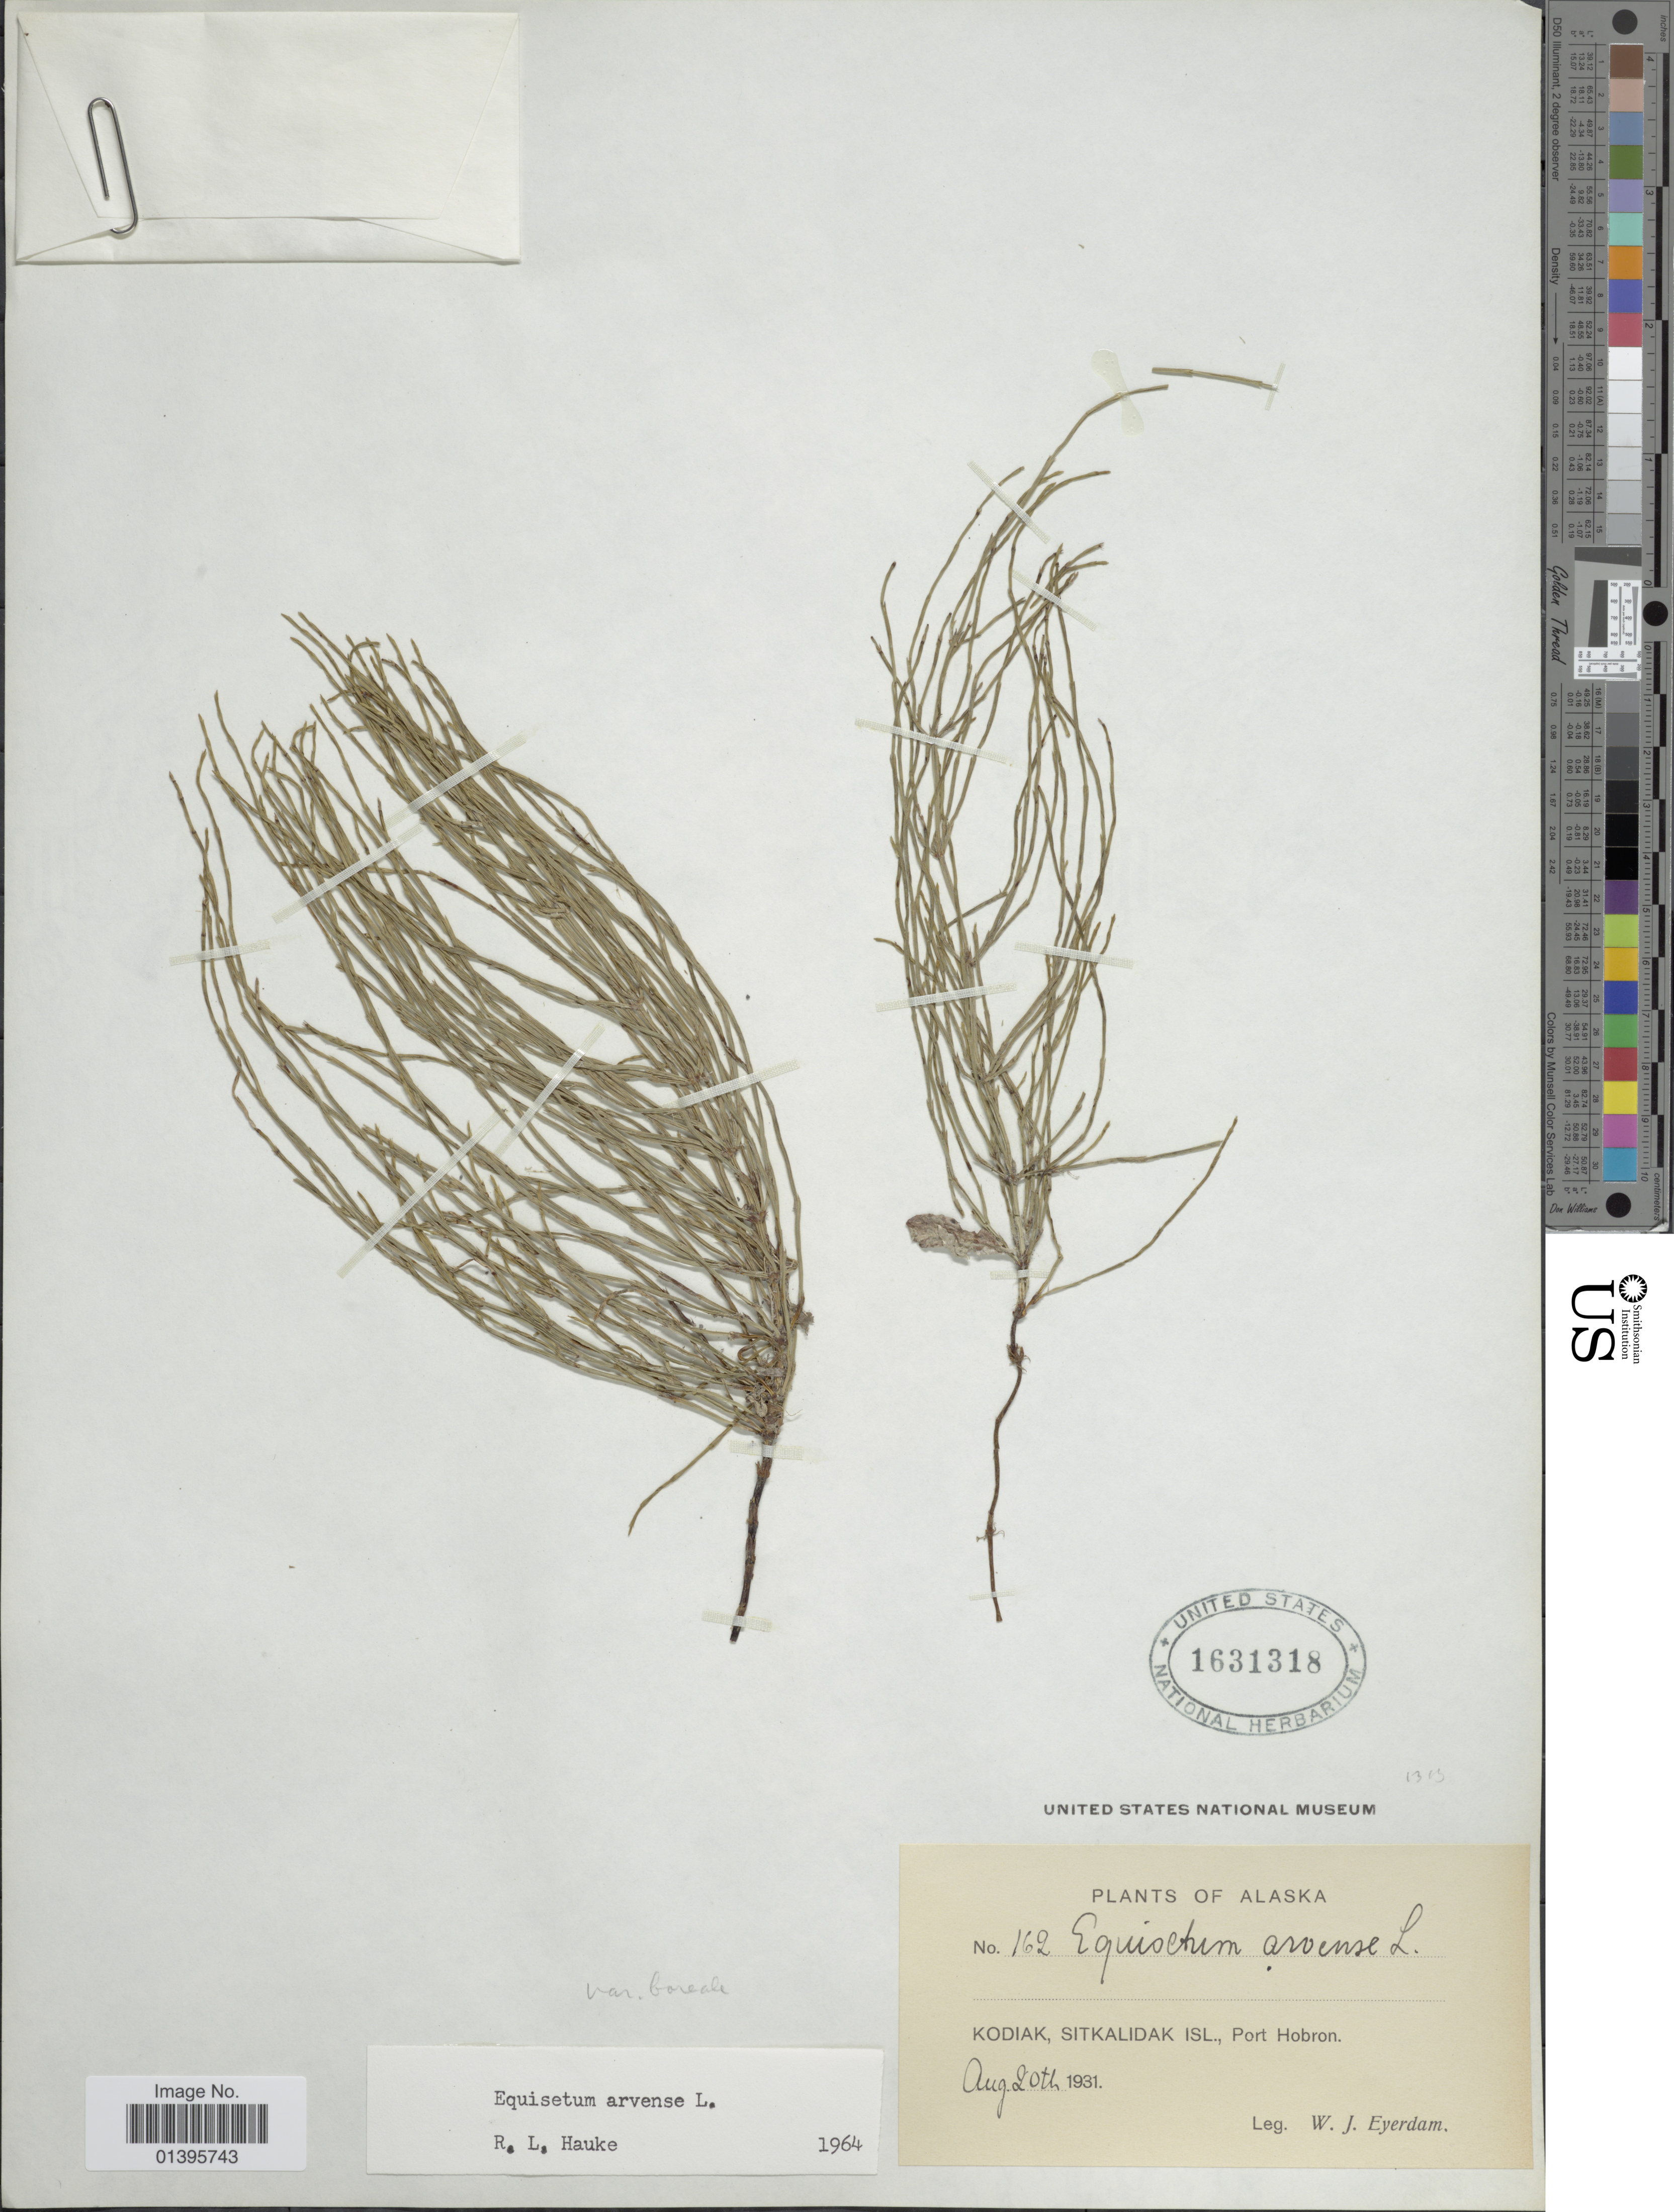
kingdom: Plantae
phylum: Tracheophyta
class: Polypodiopsida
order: Equisetales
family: Equisetaceae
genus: Equisetum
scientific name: Equisetum arvense var. boreale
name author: (Bong.) Rupr.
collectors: W. J. Eyerdam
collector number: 162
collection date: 1931-08-20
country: United States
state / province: Alaska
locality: Kodiak, Sitkalidak Isl., Port Hobron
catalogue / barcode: US 1631318